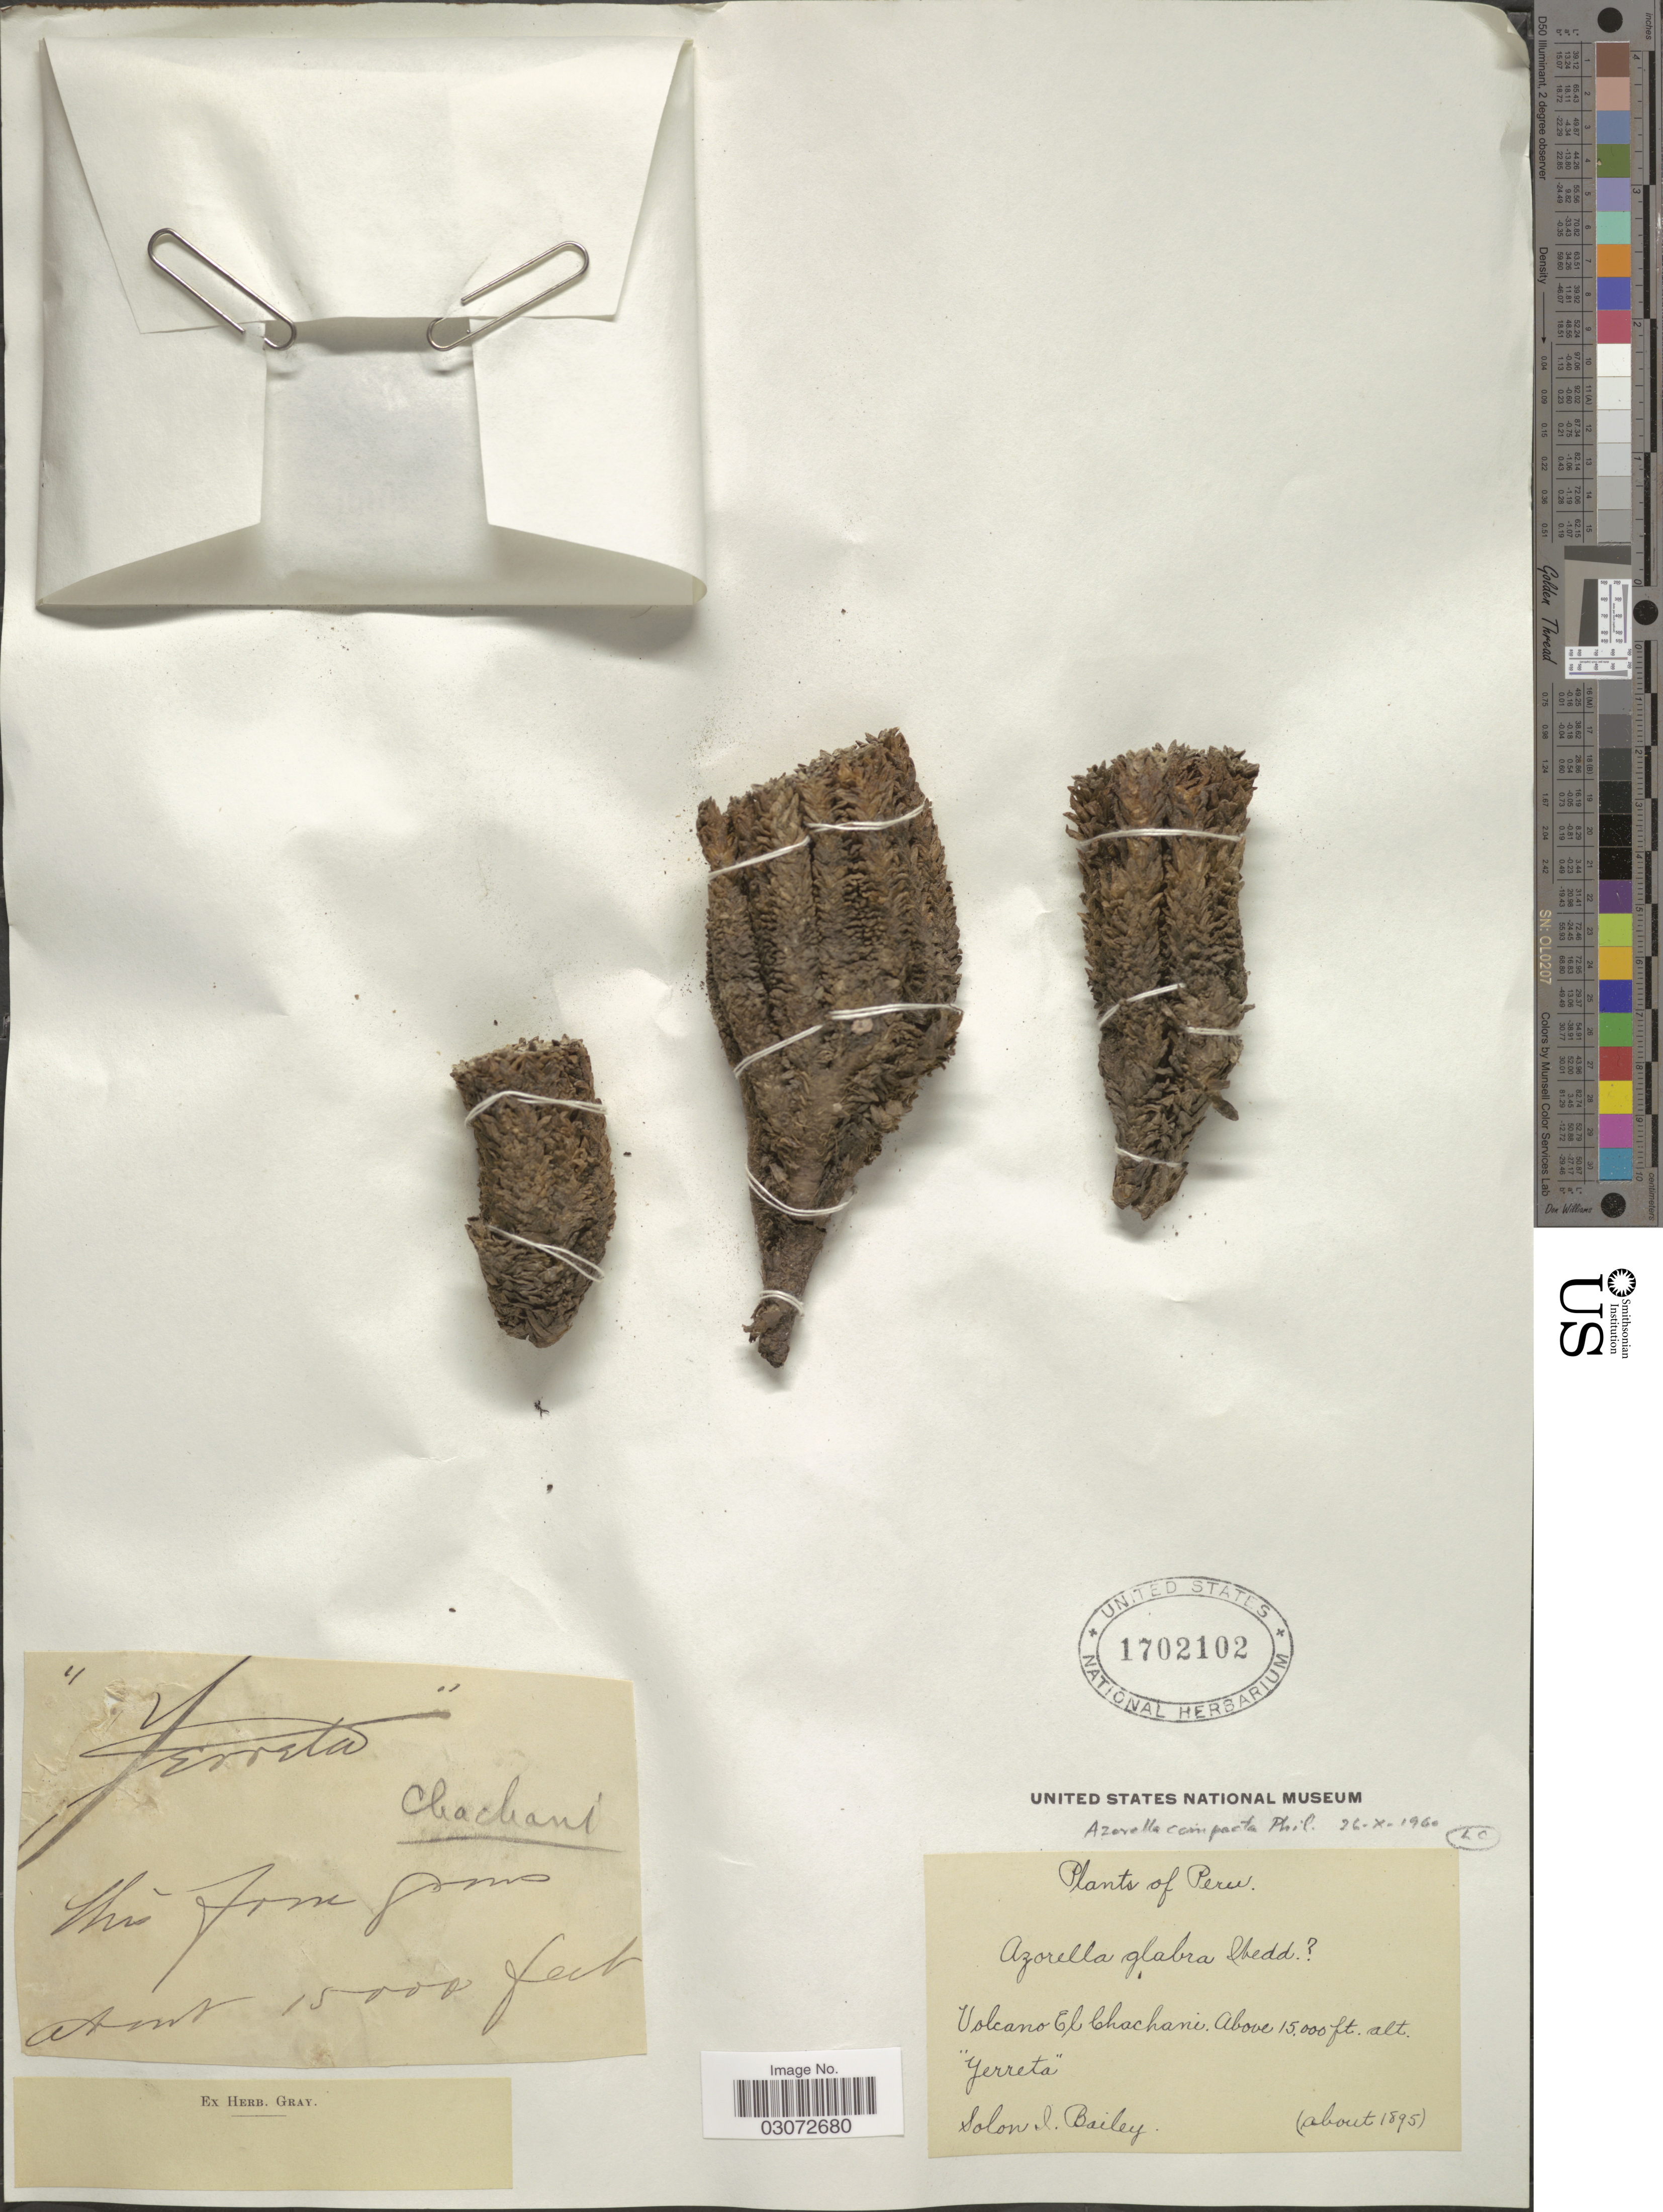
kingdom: Plantae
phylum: Tracheophyta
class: Magnoliopsida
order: Apiales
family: Apiaceae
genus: Azorella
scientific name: Azorella compacta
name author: Phil.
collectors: S. Bailey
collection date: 1895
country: Peru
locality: Volcano El Chachani.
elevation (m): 4572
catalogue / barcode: US 1702102